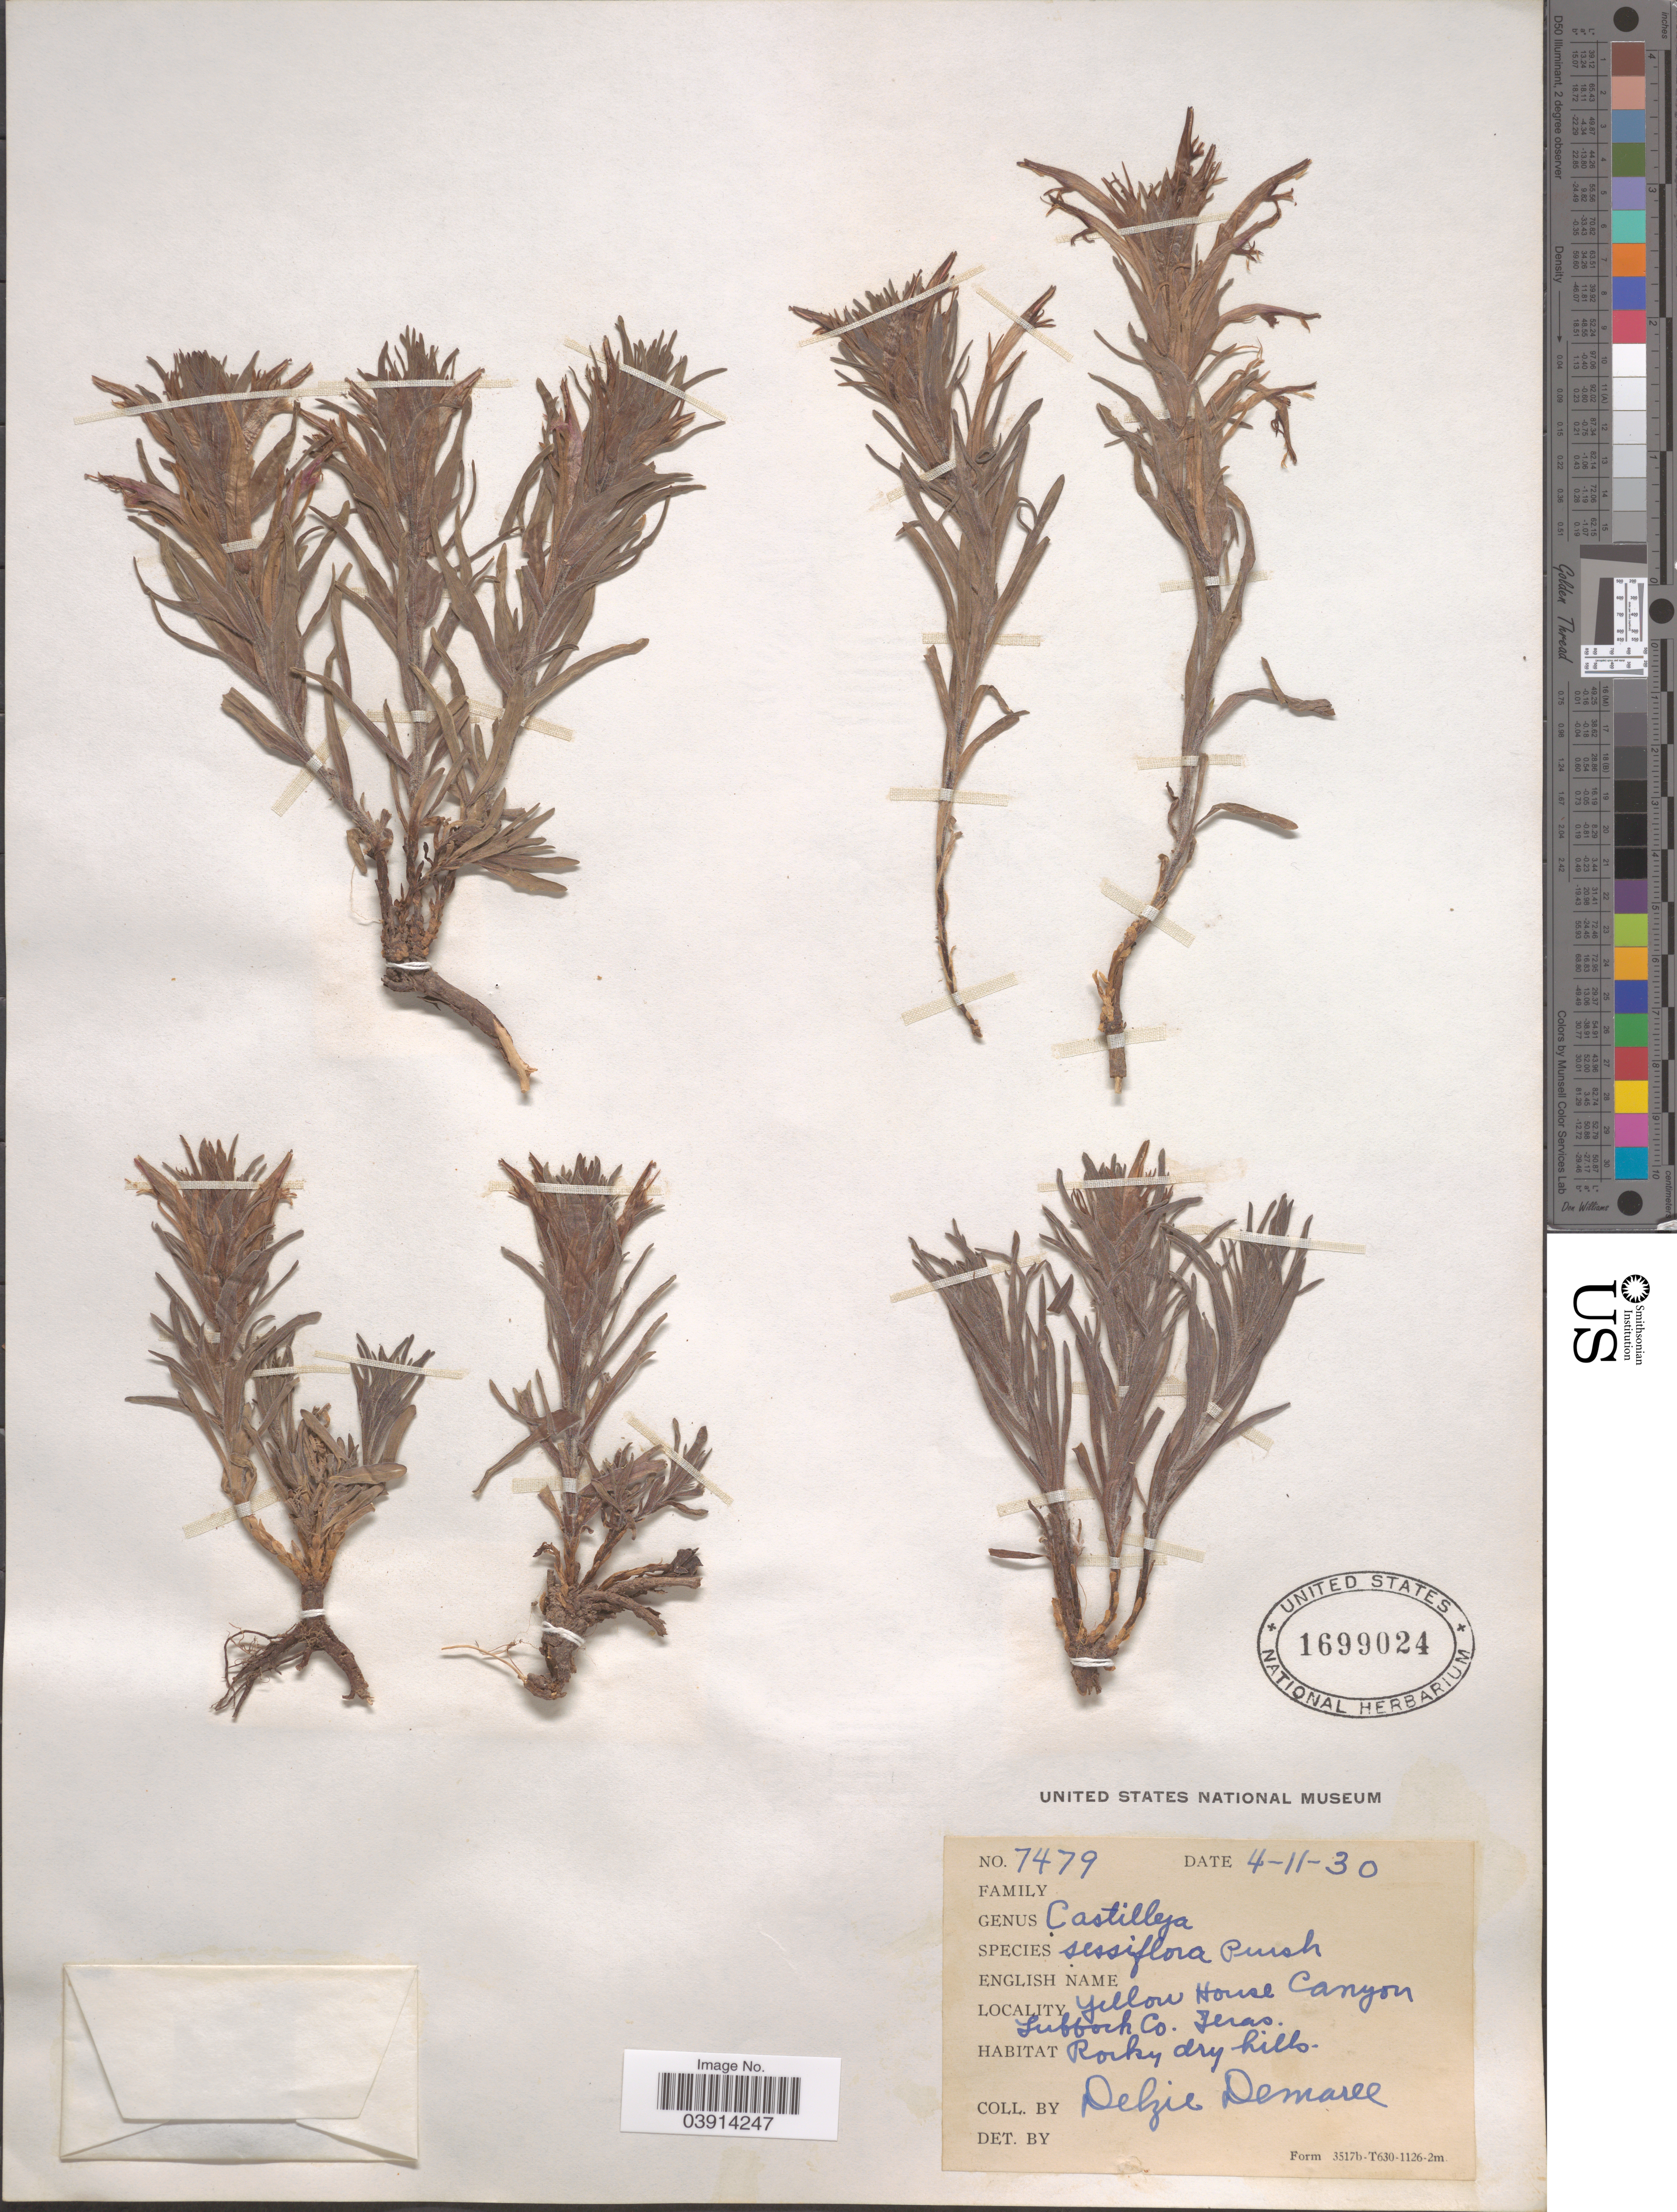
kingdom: Plantae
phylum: Tracheophyta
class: Magnoliopsida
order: Lamiales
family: Orobanchaceae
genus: Castilleja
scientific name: Castilleja sessiliflora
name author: Pursh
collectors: D. Demaree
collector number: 7479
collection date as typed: Transcribed d/m/y: 11/4/30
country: United States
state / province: Texas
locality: Yellow House Canyon. Lubbock Co.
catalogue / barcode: US 1699024